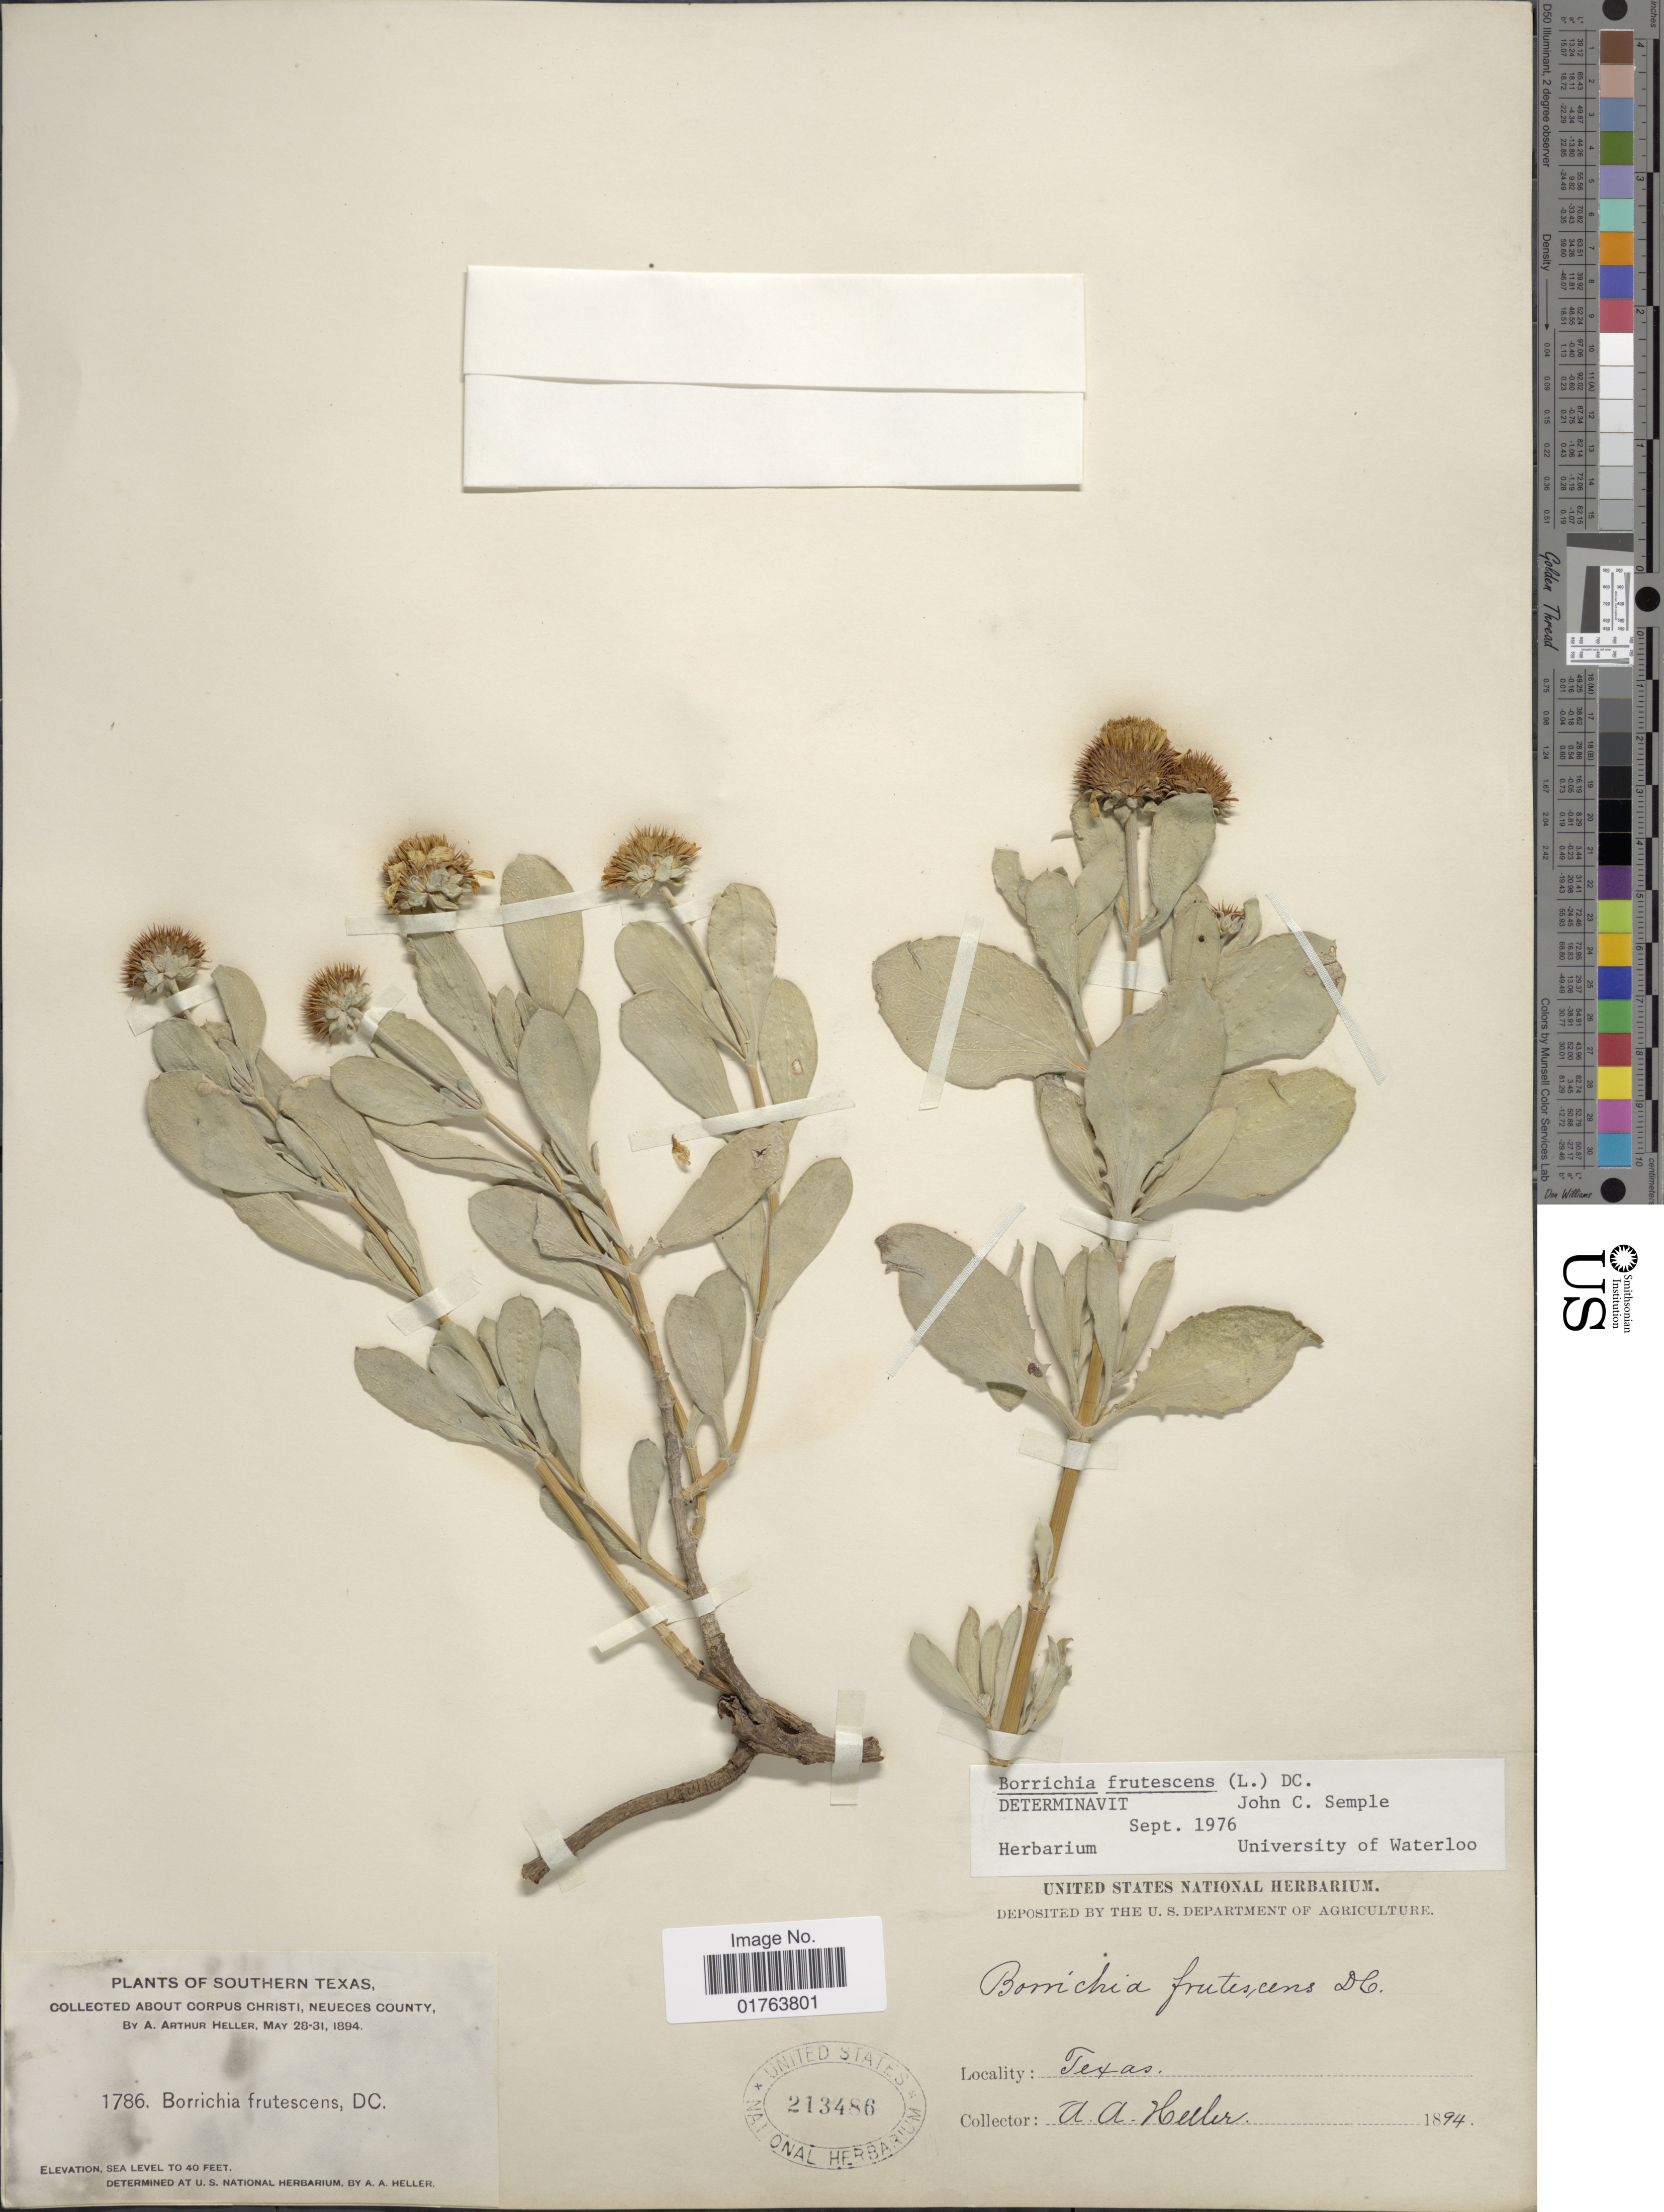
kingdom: Plantae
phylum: Tracheophyta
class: Magnoliopsida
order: Asterales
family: Asteraceae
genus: Borrichia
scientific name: Borrichia frutescens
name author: (L.) DC.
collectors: A. A. Heller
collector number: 1786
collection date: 1894-05-28/1984-05-31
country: United States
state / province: Texas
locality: Southern Texas, Corpus Christi, Neueces County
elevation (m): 12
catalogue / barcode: US 213486